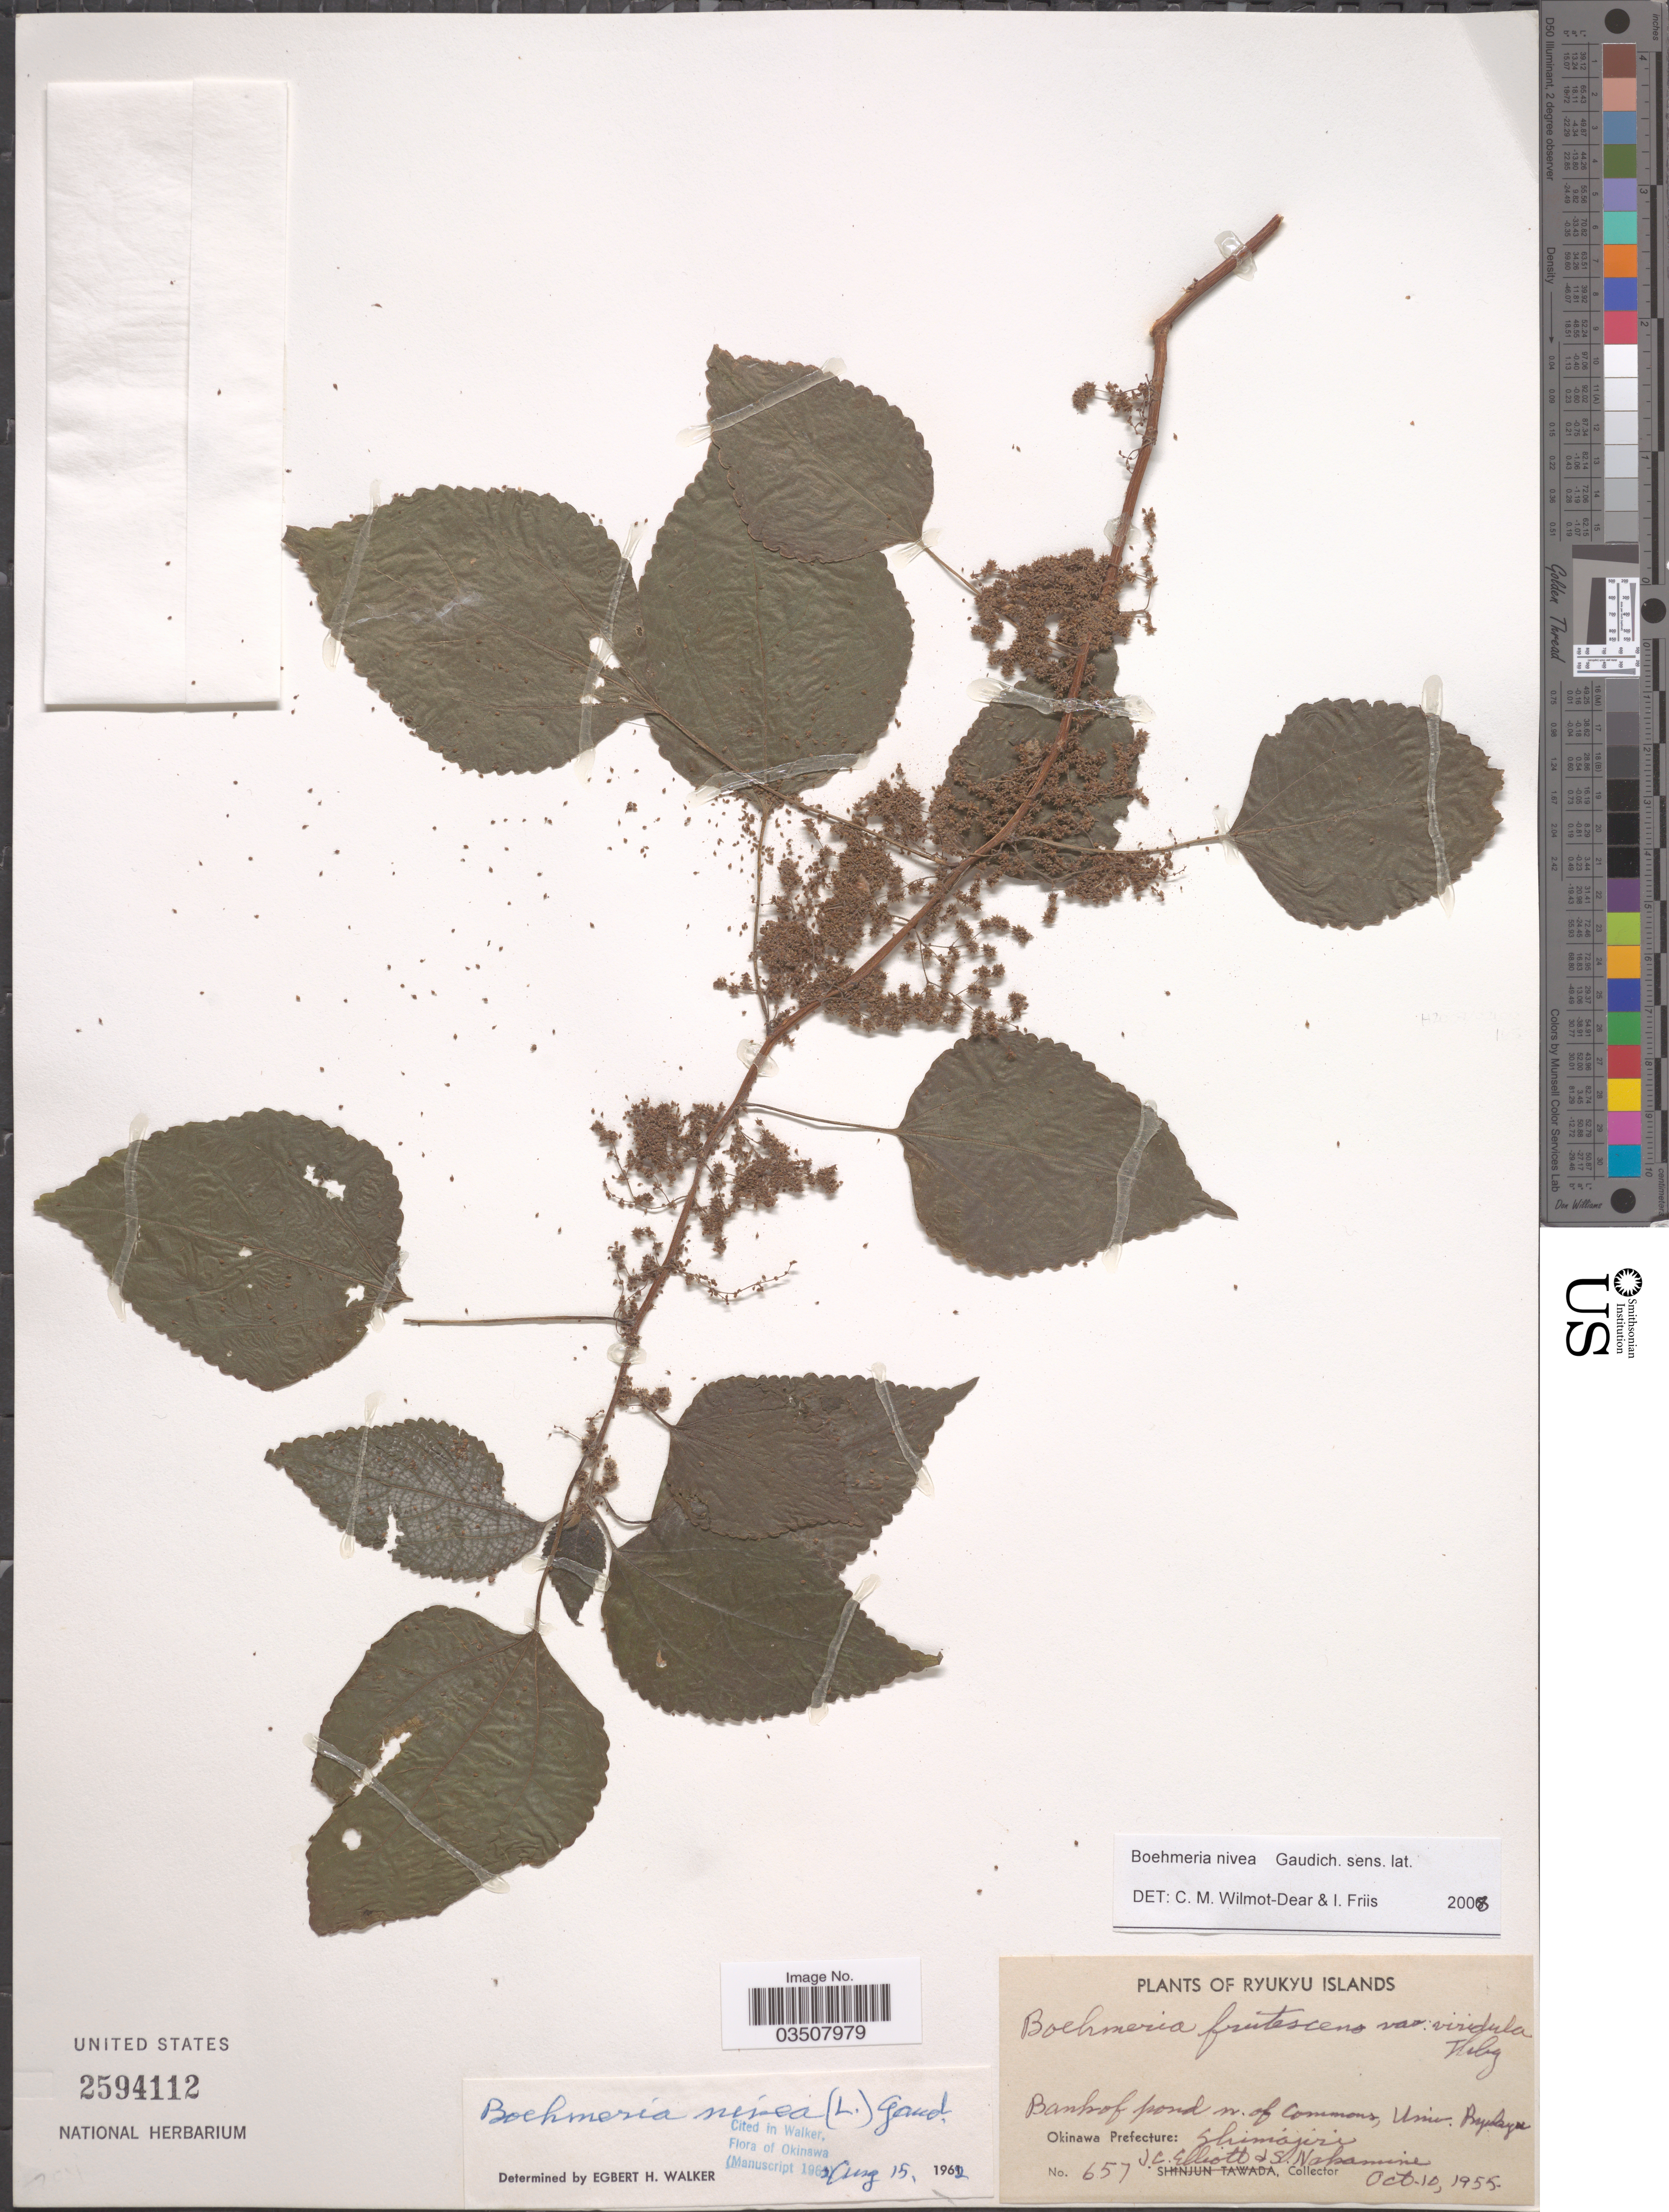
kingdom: Plantae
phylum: Tracheophyta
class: Magnoliopsida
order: Rosales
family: Urticaceae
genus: Boehmeria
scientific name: Boehmeria nivea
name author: (L.) Gaudich.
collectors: J. C. Elliott & S. Nakamine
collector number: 657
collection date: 1955-10-10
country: Japan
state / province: Okinawa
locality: Ryukyu Islands. Banks of pond n. of Commons, Univ. Ryukyu. Okinawa Prefecture: Shimajiri.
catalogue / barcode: US 2594112